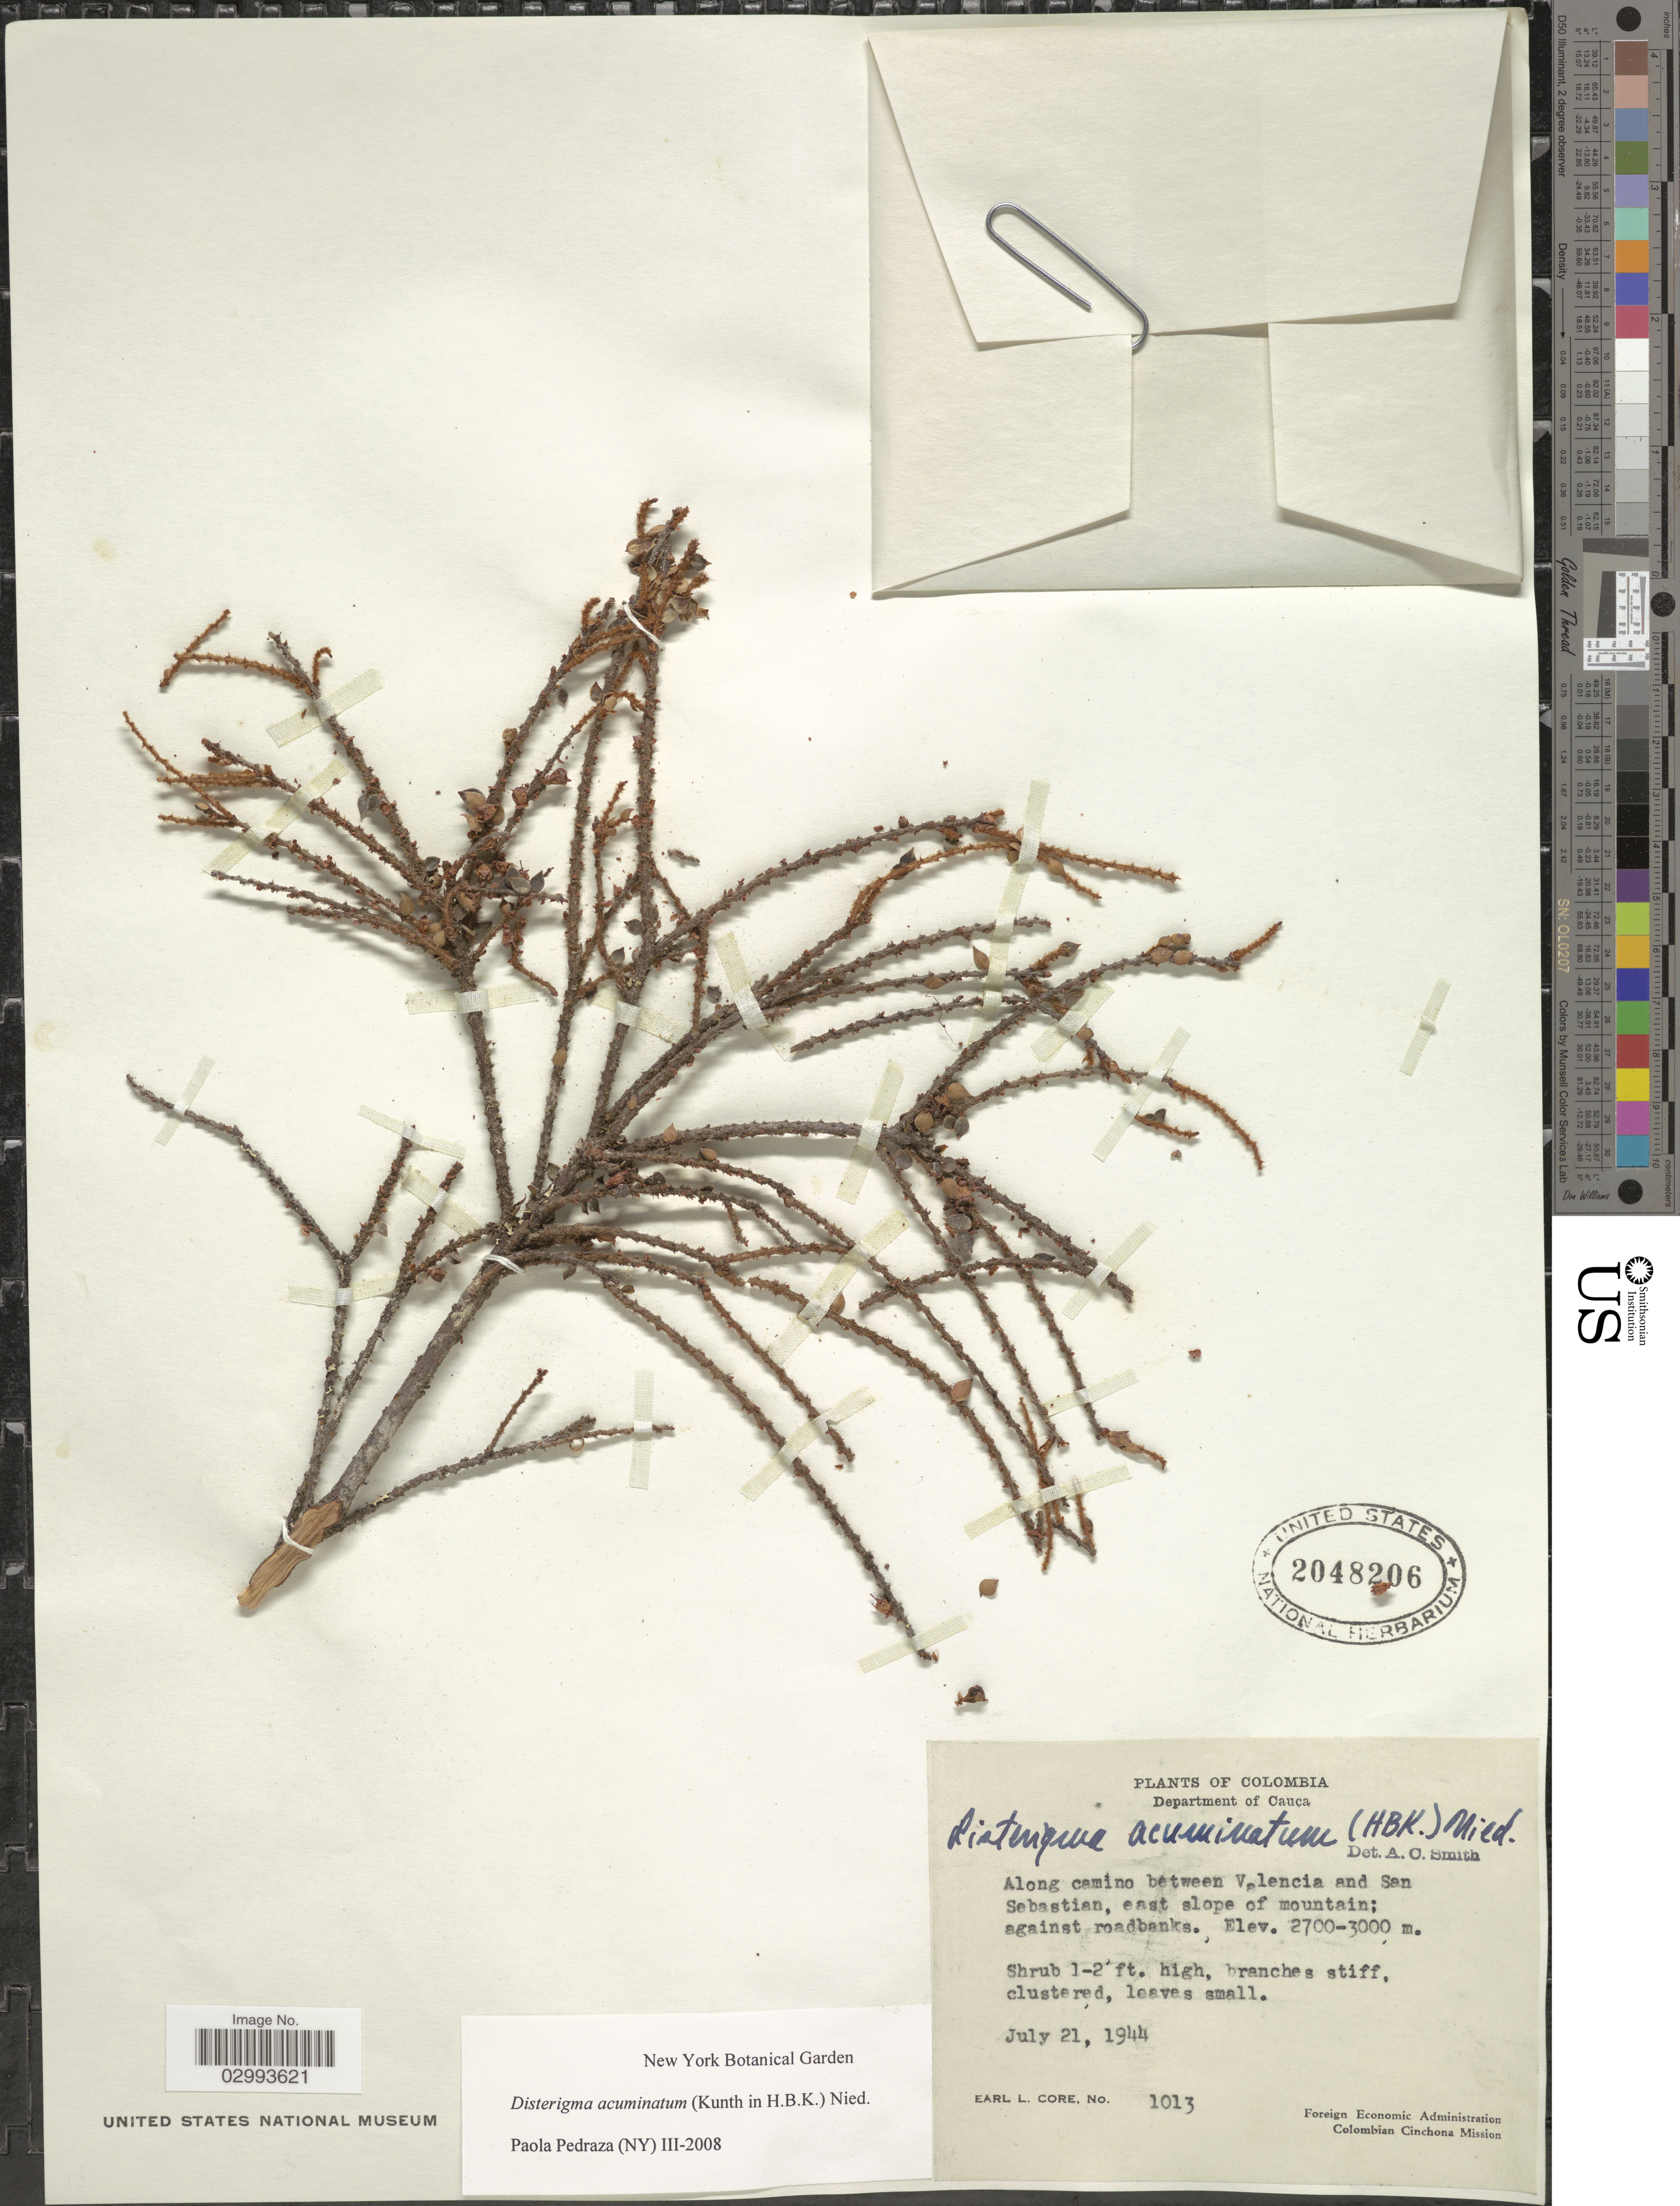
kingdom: Plantae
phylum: Tracheophyta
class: Magnoliopsida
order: Ericales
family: Ericaceae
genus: Disterigma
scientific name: Disterigma acuminatum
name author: (Kunth) Nied.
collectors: E. L. Core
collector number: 1013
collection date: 1944-07-21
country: Colombia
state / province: Cauca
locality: Department of Cauca, Along camino between Valencia and San Sebastian, east slope of mountain; against roadbanks.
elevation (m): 2700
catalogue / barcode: US 2048206